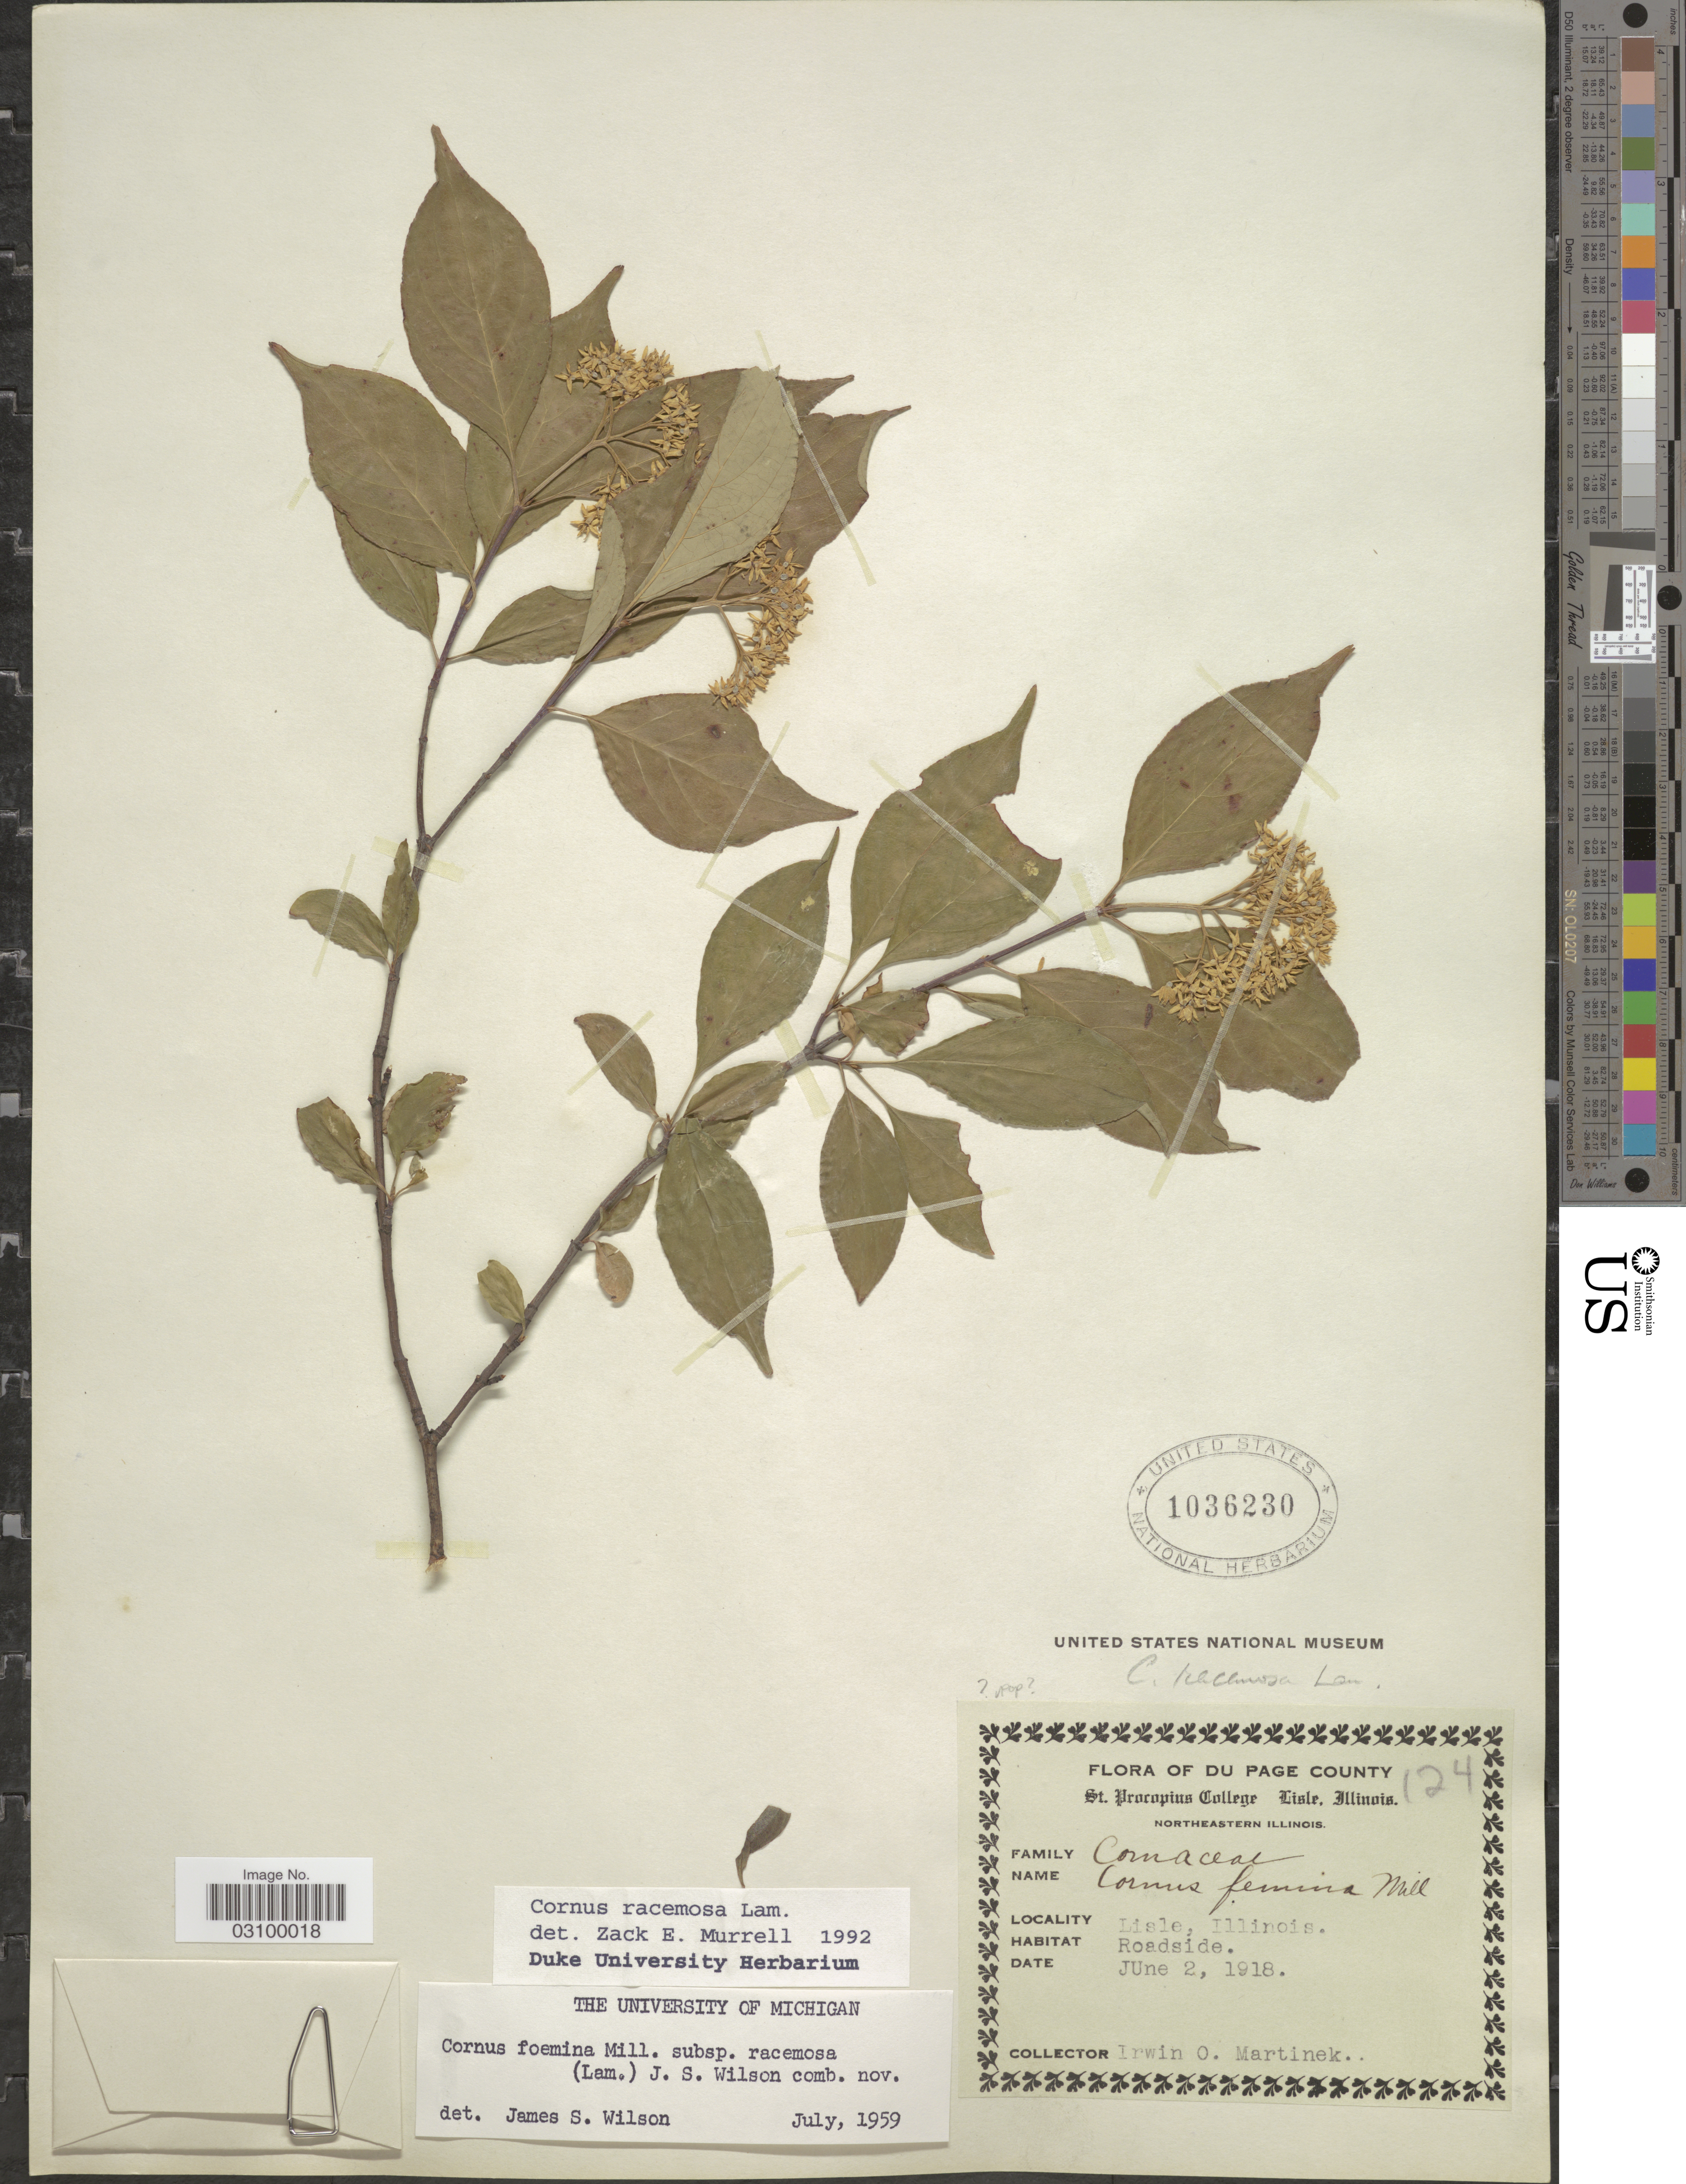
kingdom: Plantae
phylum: Tracheophyta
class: Magnoliopsida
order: Cornales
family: Cornaceae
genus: Cornus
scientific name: Cornus racemosa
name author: Lam.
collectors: I. Martinek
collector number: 124?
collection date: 1918-06-02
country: United States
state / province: Illinois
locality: Du Page County. Northeastern Illinois. Lisle, Illinois. Roadside.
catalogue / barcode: US 1036230